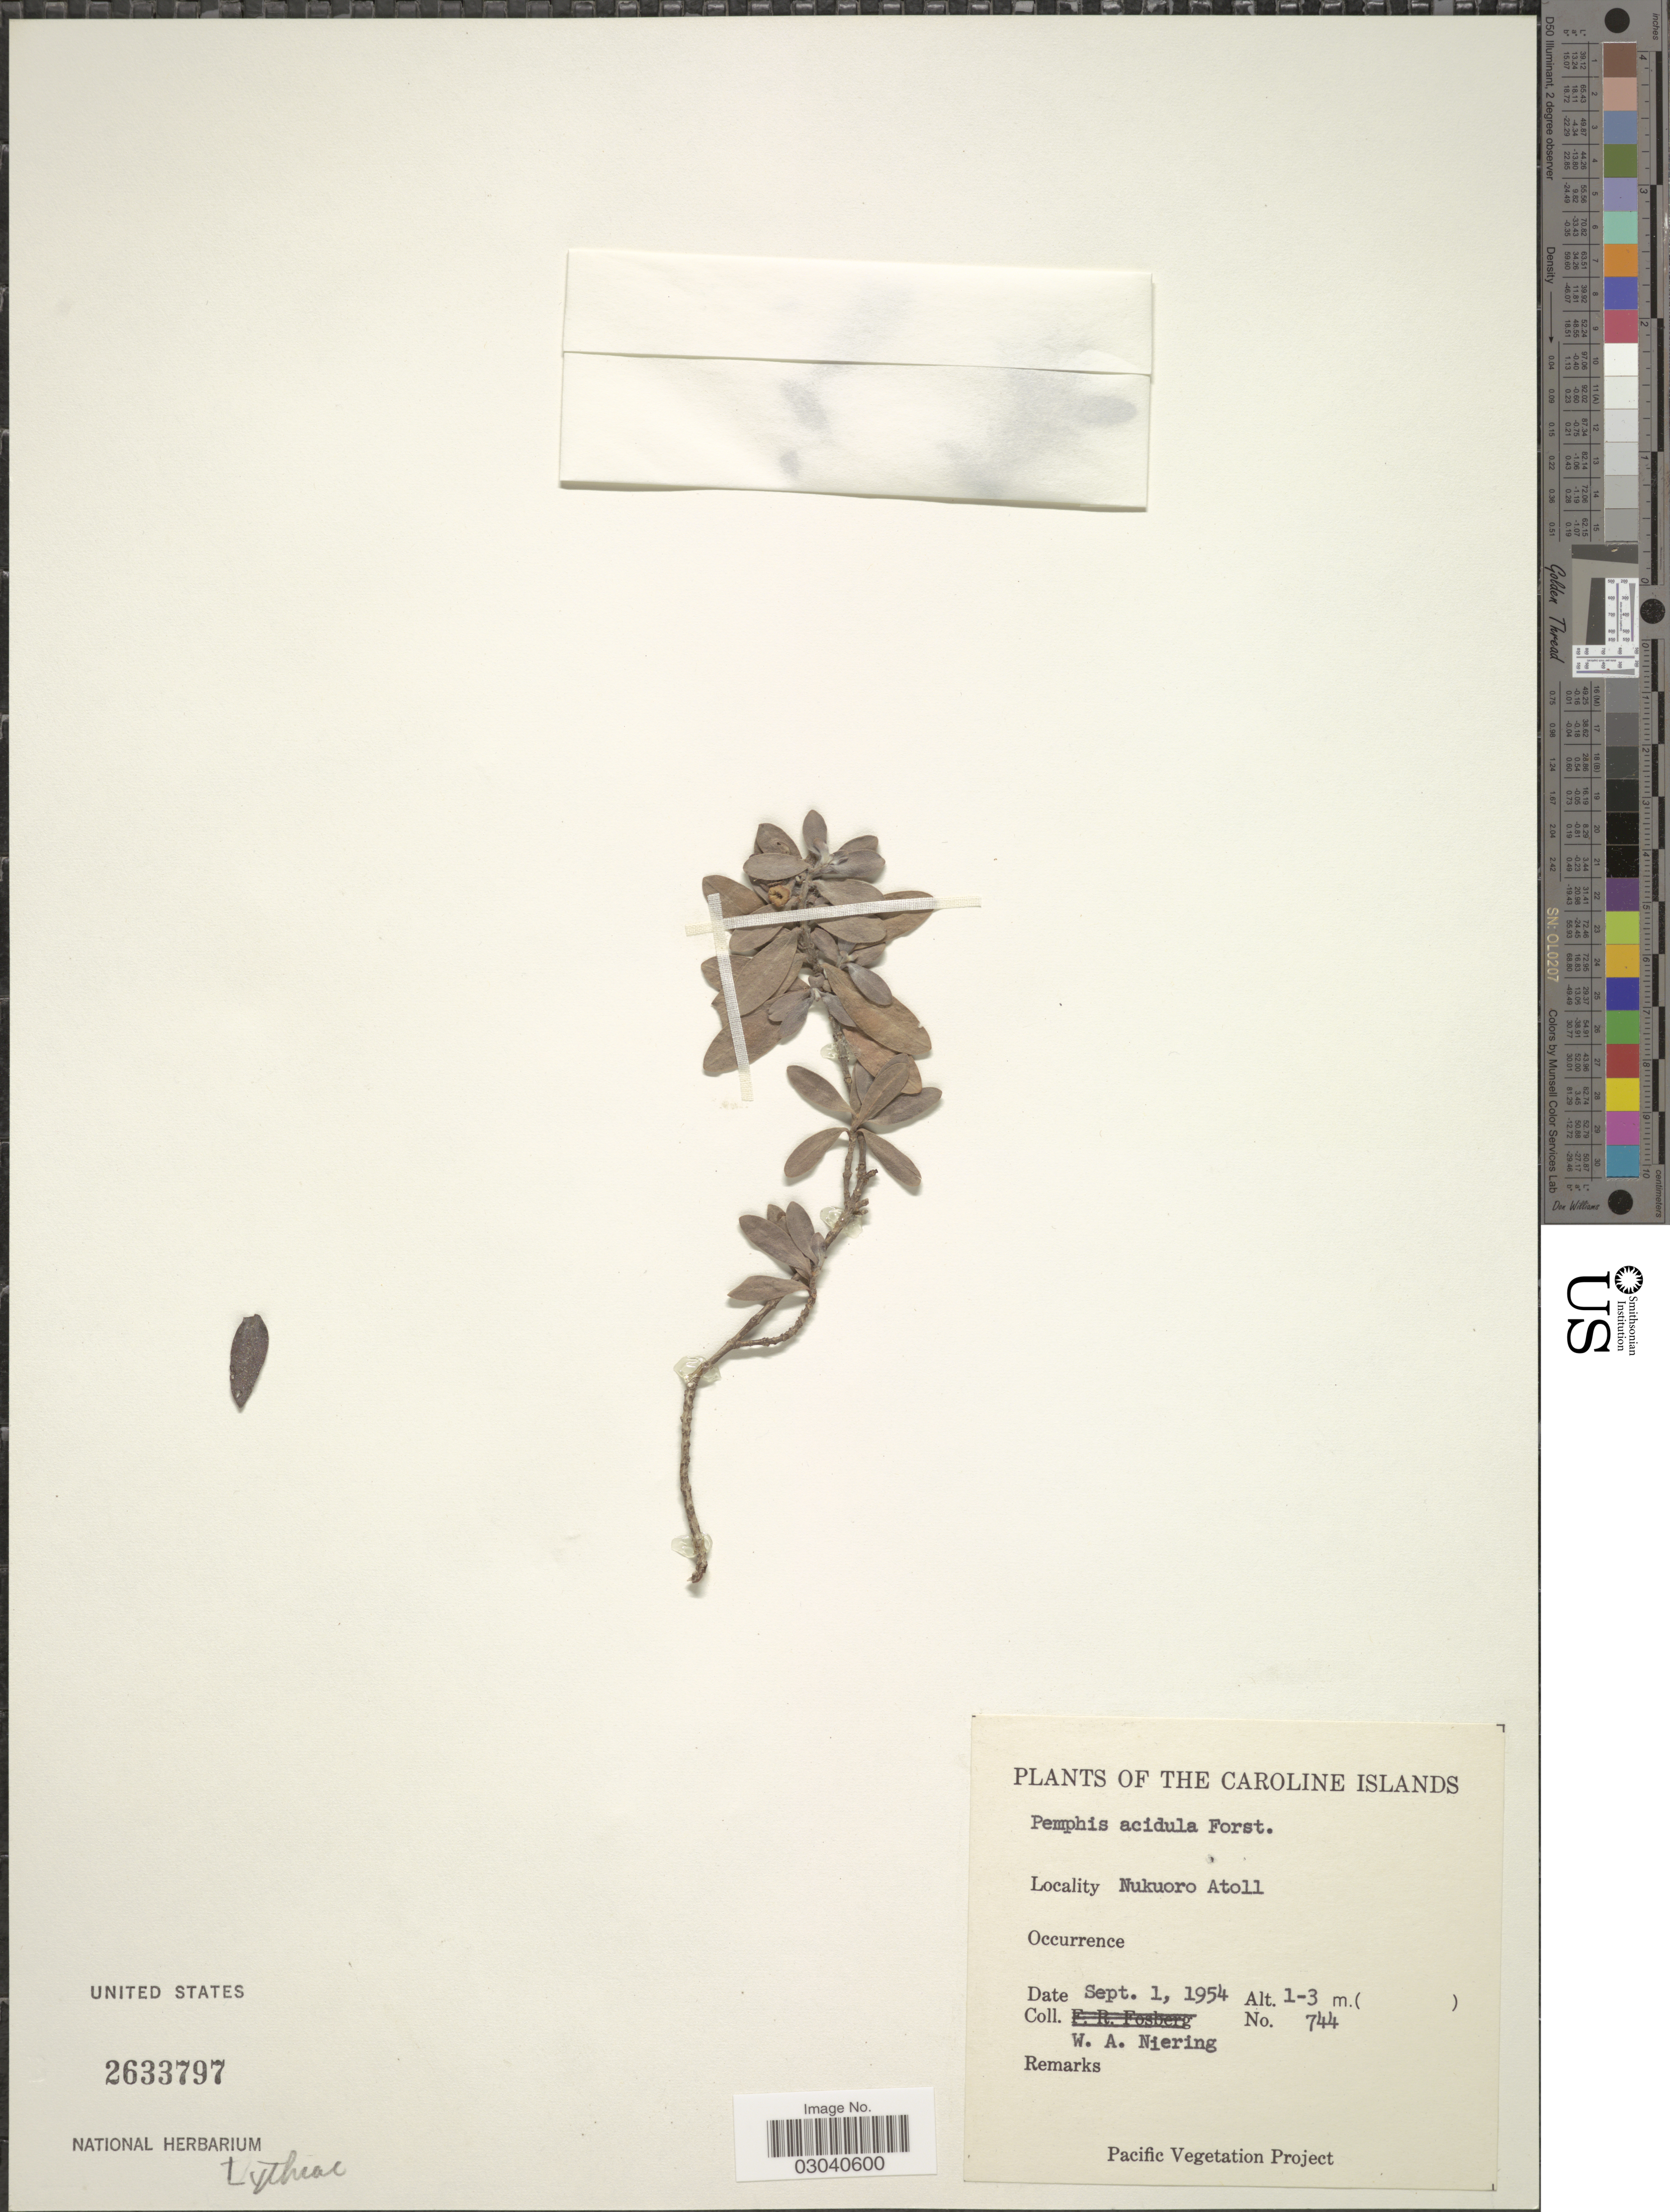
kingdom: Plantae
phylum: Tracheophyta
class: Magnoliopsida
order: Myrtales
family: Lythraceae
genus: Pemphis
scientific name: Pemphis acidula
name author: J.R. Forst. & G. Forst.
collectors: W. Niering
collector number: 744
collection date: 1954-09-01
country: Micronesia, Federated States of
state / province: Pohnpei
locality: Caroline Islands. Nukuoro Atoll.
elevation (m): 1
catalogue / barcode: US 2633797